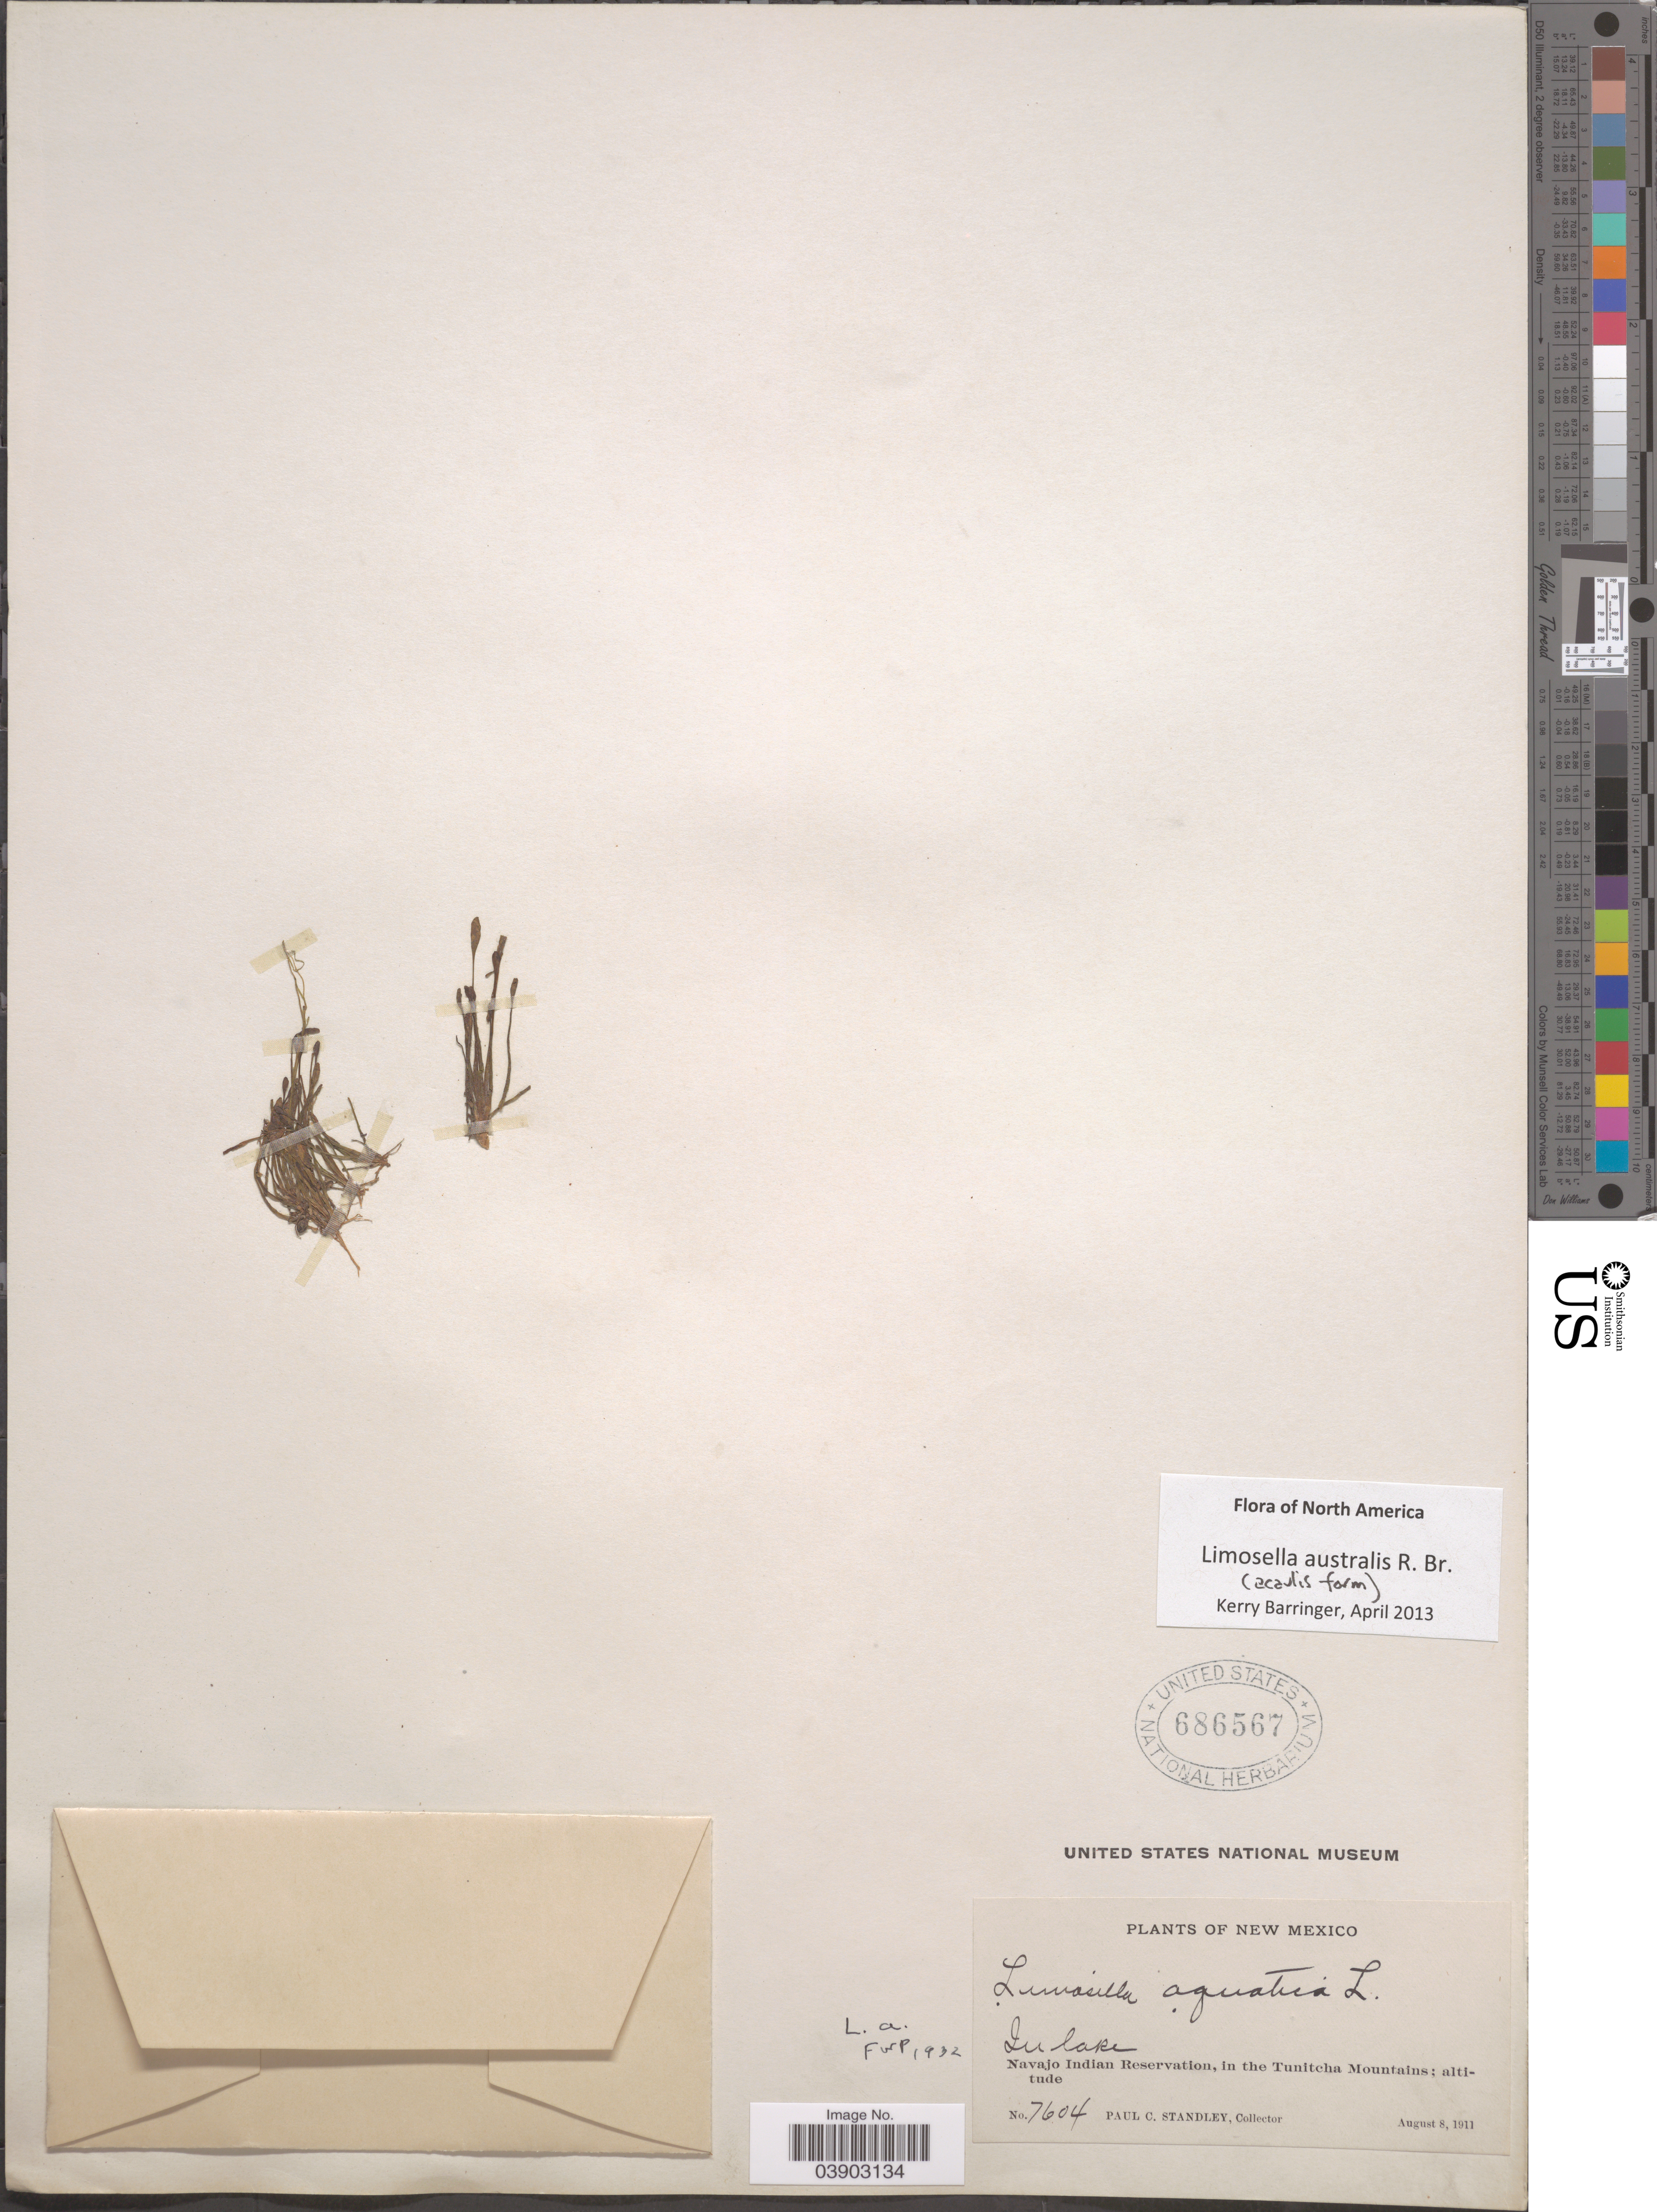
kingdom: Plantae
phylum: Tracheophyta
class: Magnoliopsida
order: Lamiales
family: Scrophulariaceae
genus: Limosella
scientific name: Limosella aquatica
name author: L.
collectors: P. C. Standley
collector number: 7604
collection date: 1911-08-08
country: United States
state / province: New Mexico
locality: In lake. Navajo Indian Reservation, in the Tunitcha Mountains.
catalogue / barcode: US 686567